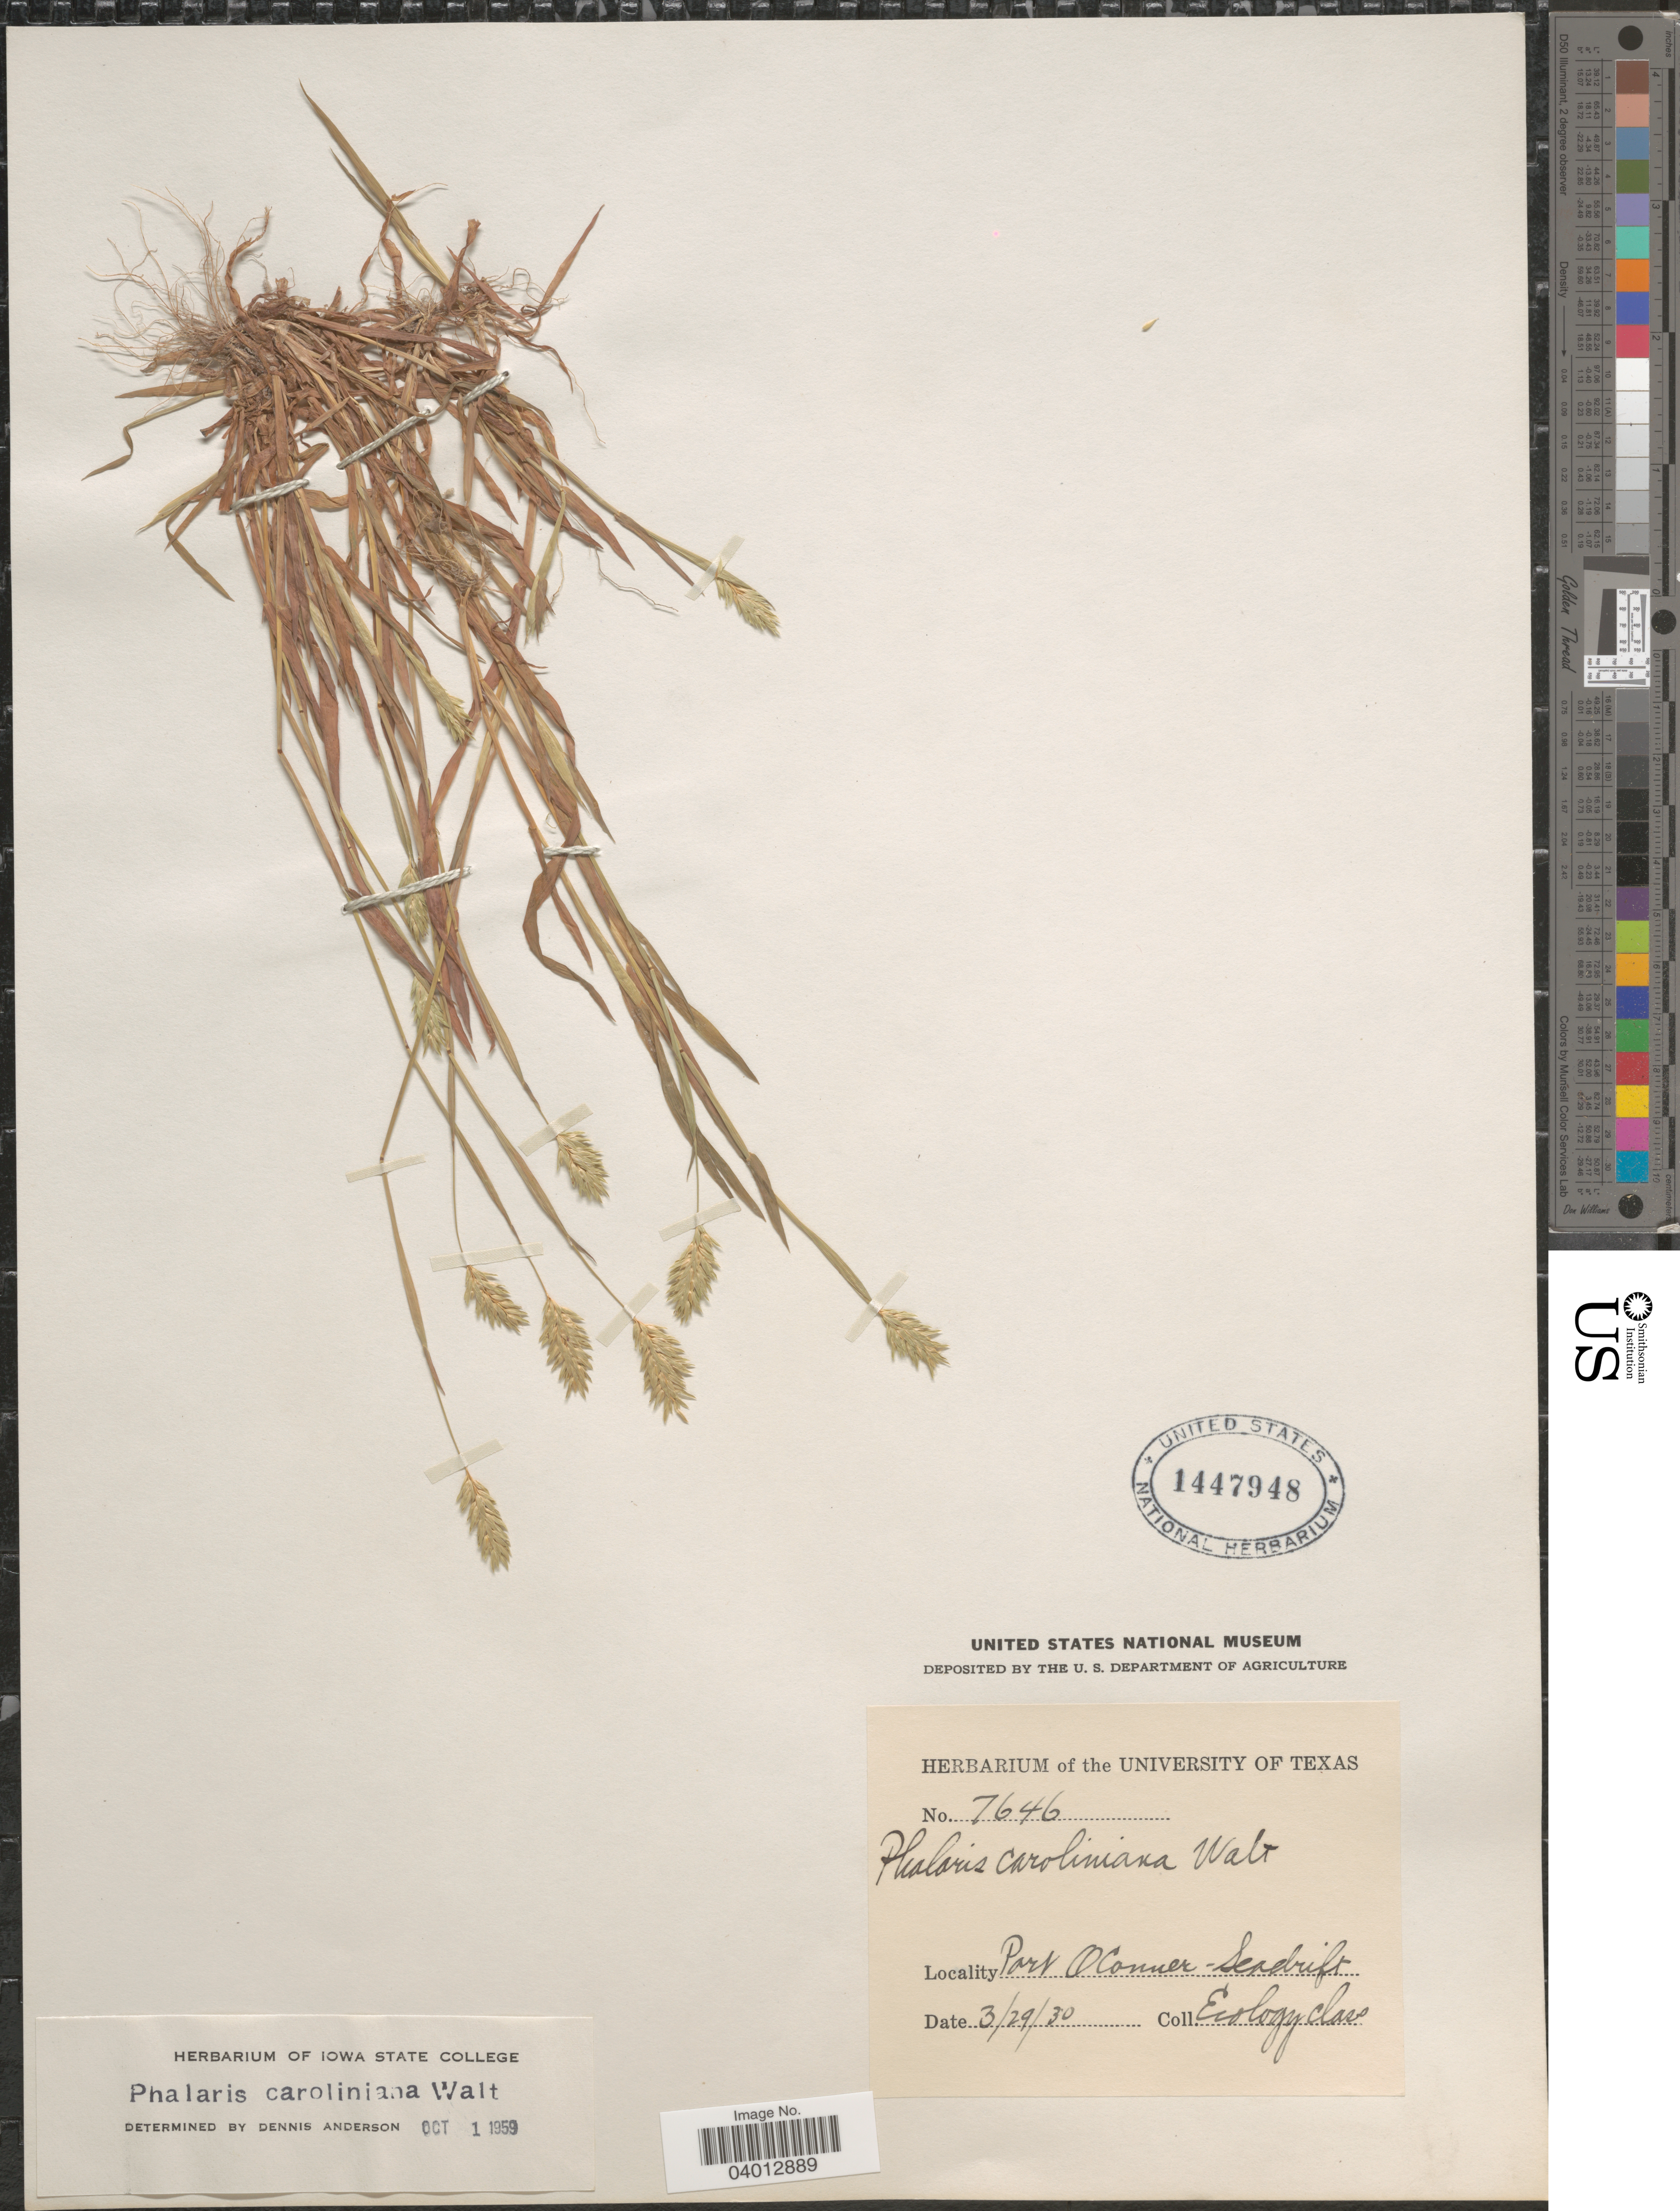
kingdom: Plantae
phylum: Tracheophyta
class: Liliopsida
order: Poales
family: Poaceae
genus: Phalaris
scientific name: Phalaris caroliniana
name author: Walter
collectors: Ecology class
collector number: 7646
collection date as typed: Transcribed d/m/y: 29/3/30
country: United States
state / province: Texas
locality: Port O'Conner-Seadrift.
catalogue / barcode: US 1447948